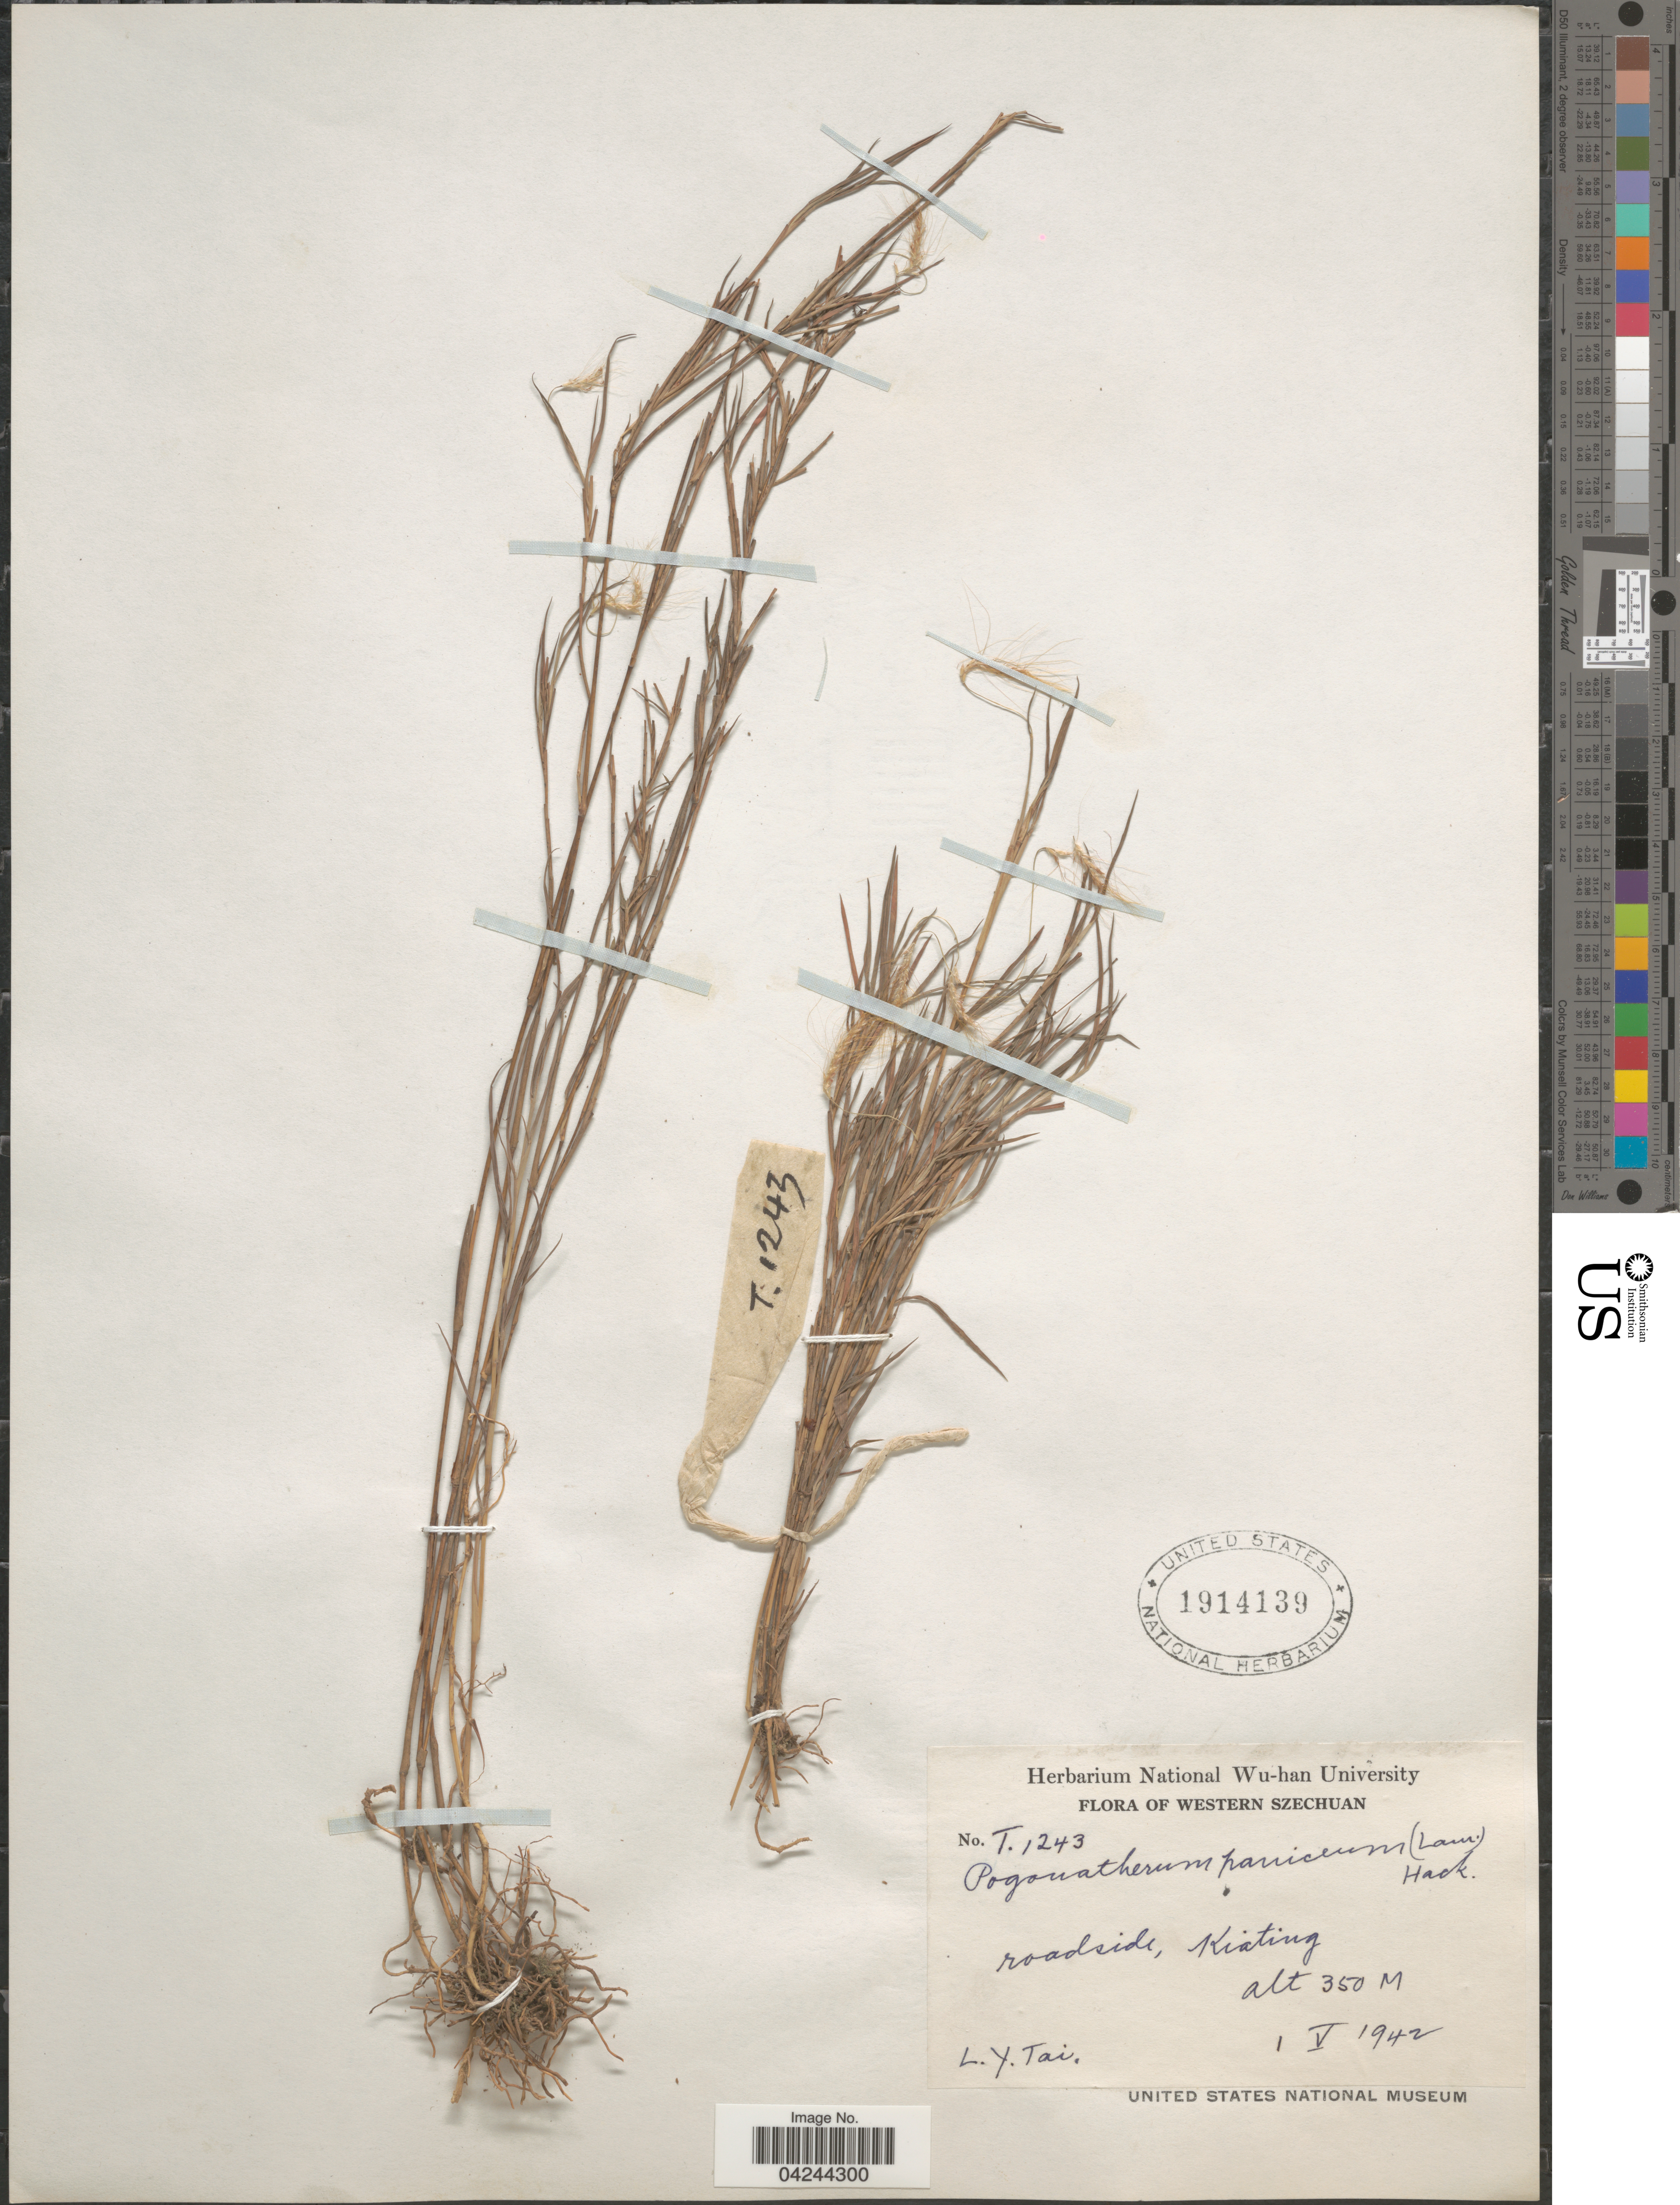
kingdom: Plantae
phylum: Tracheophyta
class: Liliopsida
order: Poales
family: Poaceae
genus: Pogonatherum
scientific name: Pogonatherum crinitum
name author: (Thunb.) Kunth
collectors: L. Tai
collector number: T1243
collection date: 1942-05-01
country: China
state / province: Sichuan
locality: Western Szechuan. Roadside, Kiating.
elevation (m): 350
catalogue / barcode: US 1914139